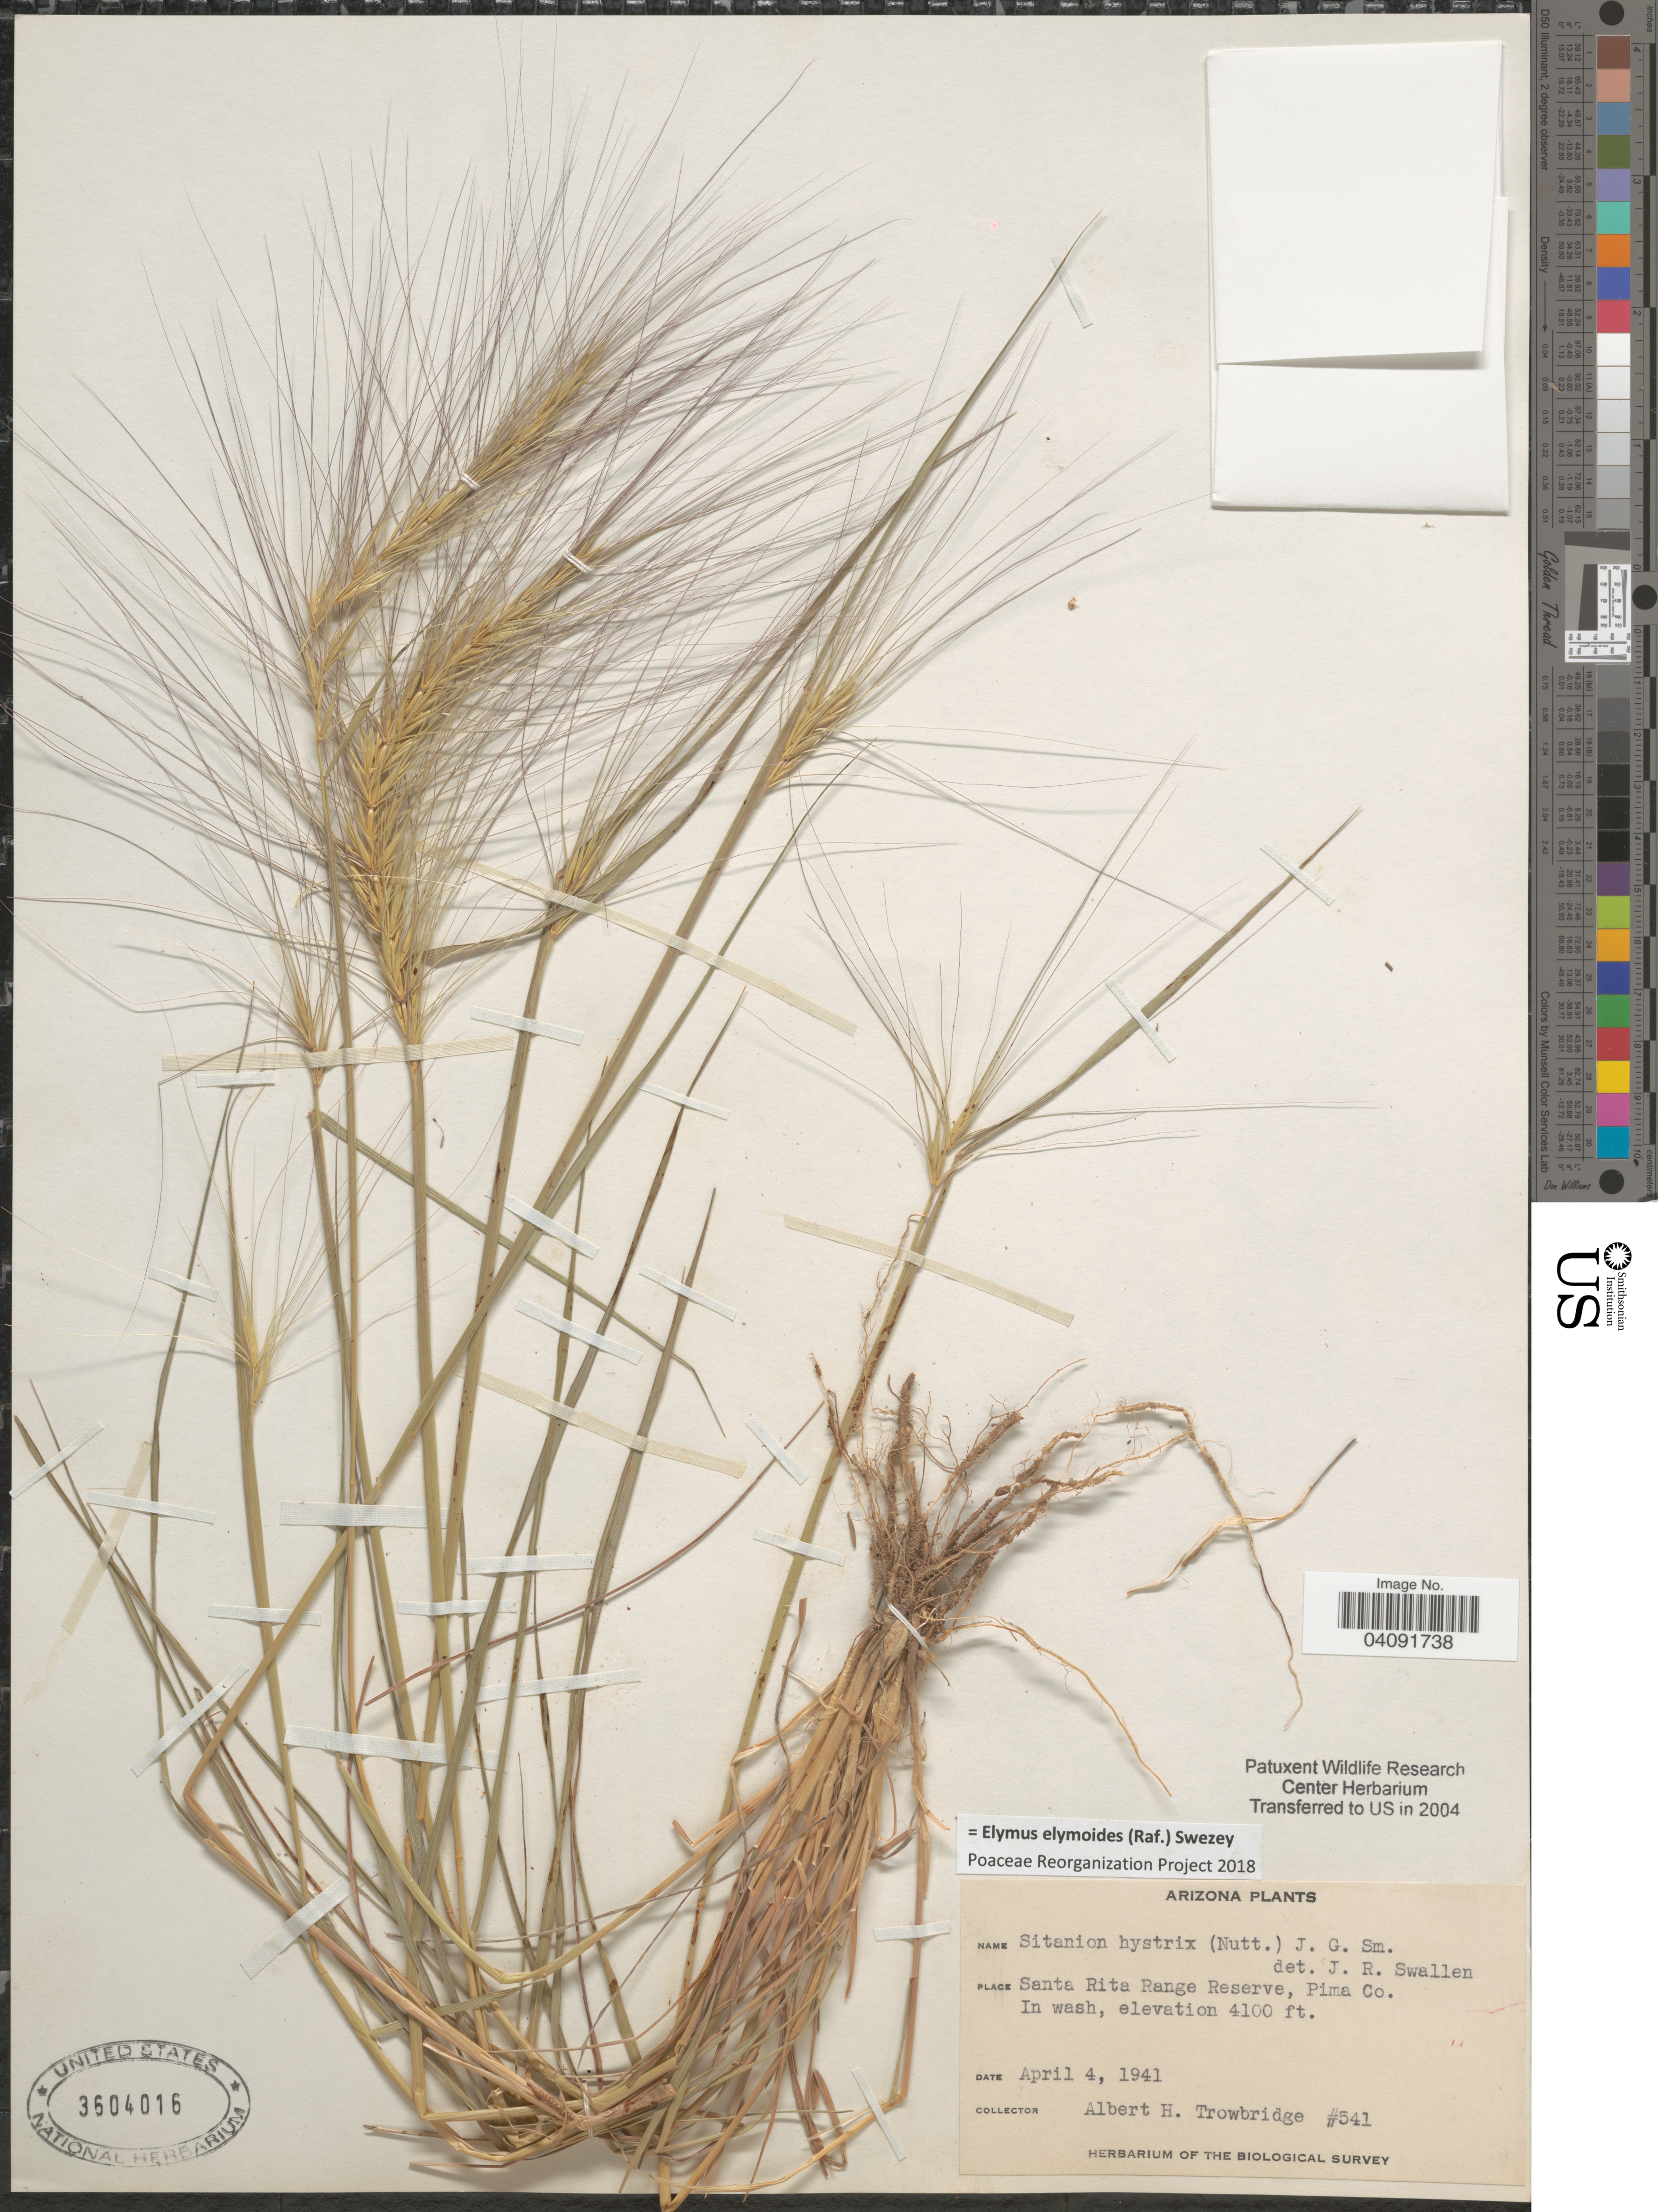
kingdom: Plantae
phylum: Tracheophyta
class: Liliopsida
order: Poales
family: Poaceae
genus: Elymus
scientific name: Elymus elymoides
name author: (Raf.) Swezey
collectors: A. H. Trowbridge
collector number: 541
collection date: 1941-04-04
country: United States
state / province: Arizona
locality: Santa Rita Range Reserve, Pima Co. The Biological Survey.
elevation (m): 1250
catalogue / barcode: US 3604016